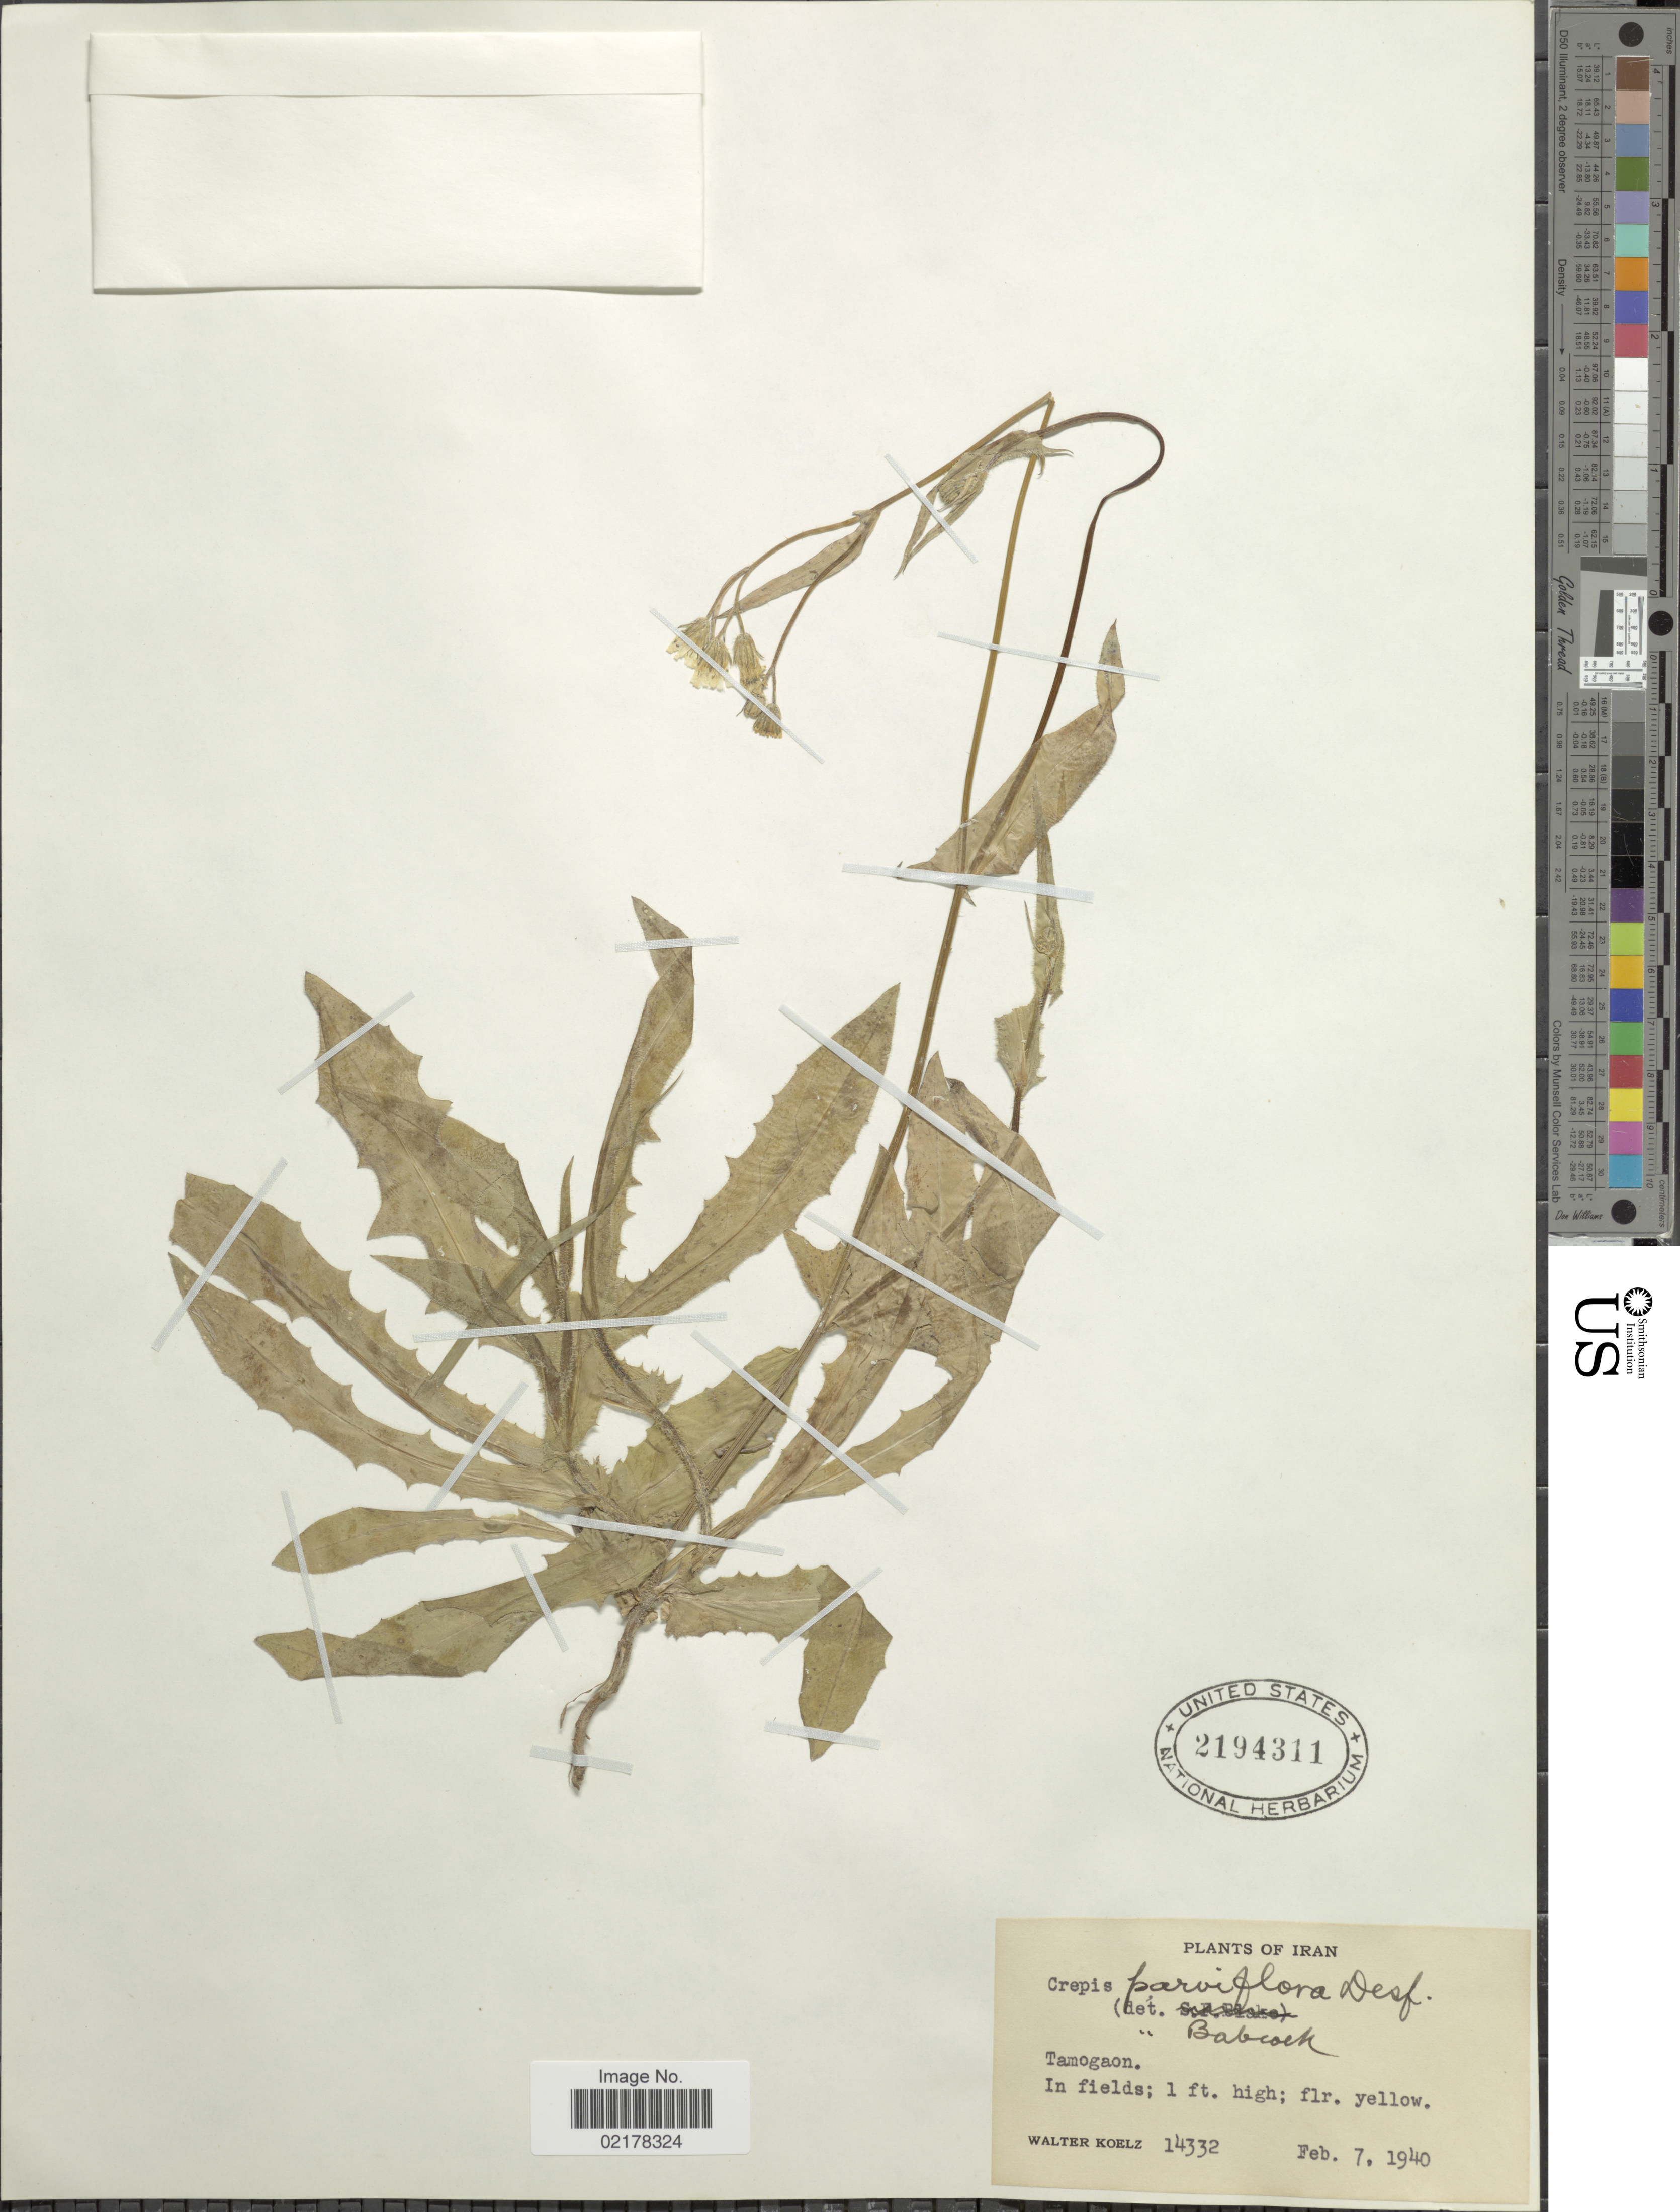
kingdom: Plantae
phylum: Tracheophyta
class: Magnoliopsida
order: Asterales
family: Asteraceae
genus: Crepis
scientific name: Crepis virens subsp. parviflora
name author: Arcang.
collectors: W. N. Koelz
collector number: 14332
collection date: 1940-02-07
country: Iran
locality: Tamogaon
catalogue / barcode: US 2194311